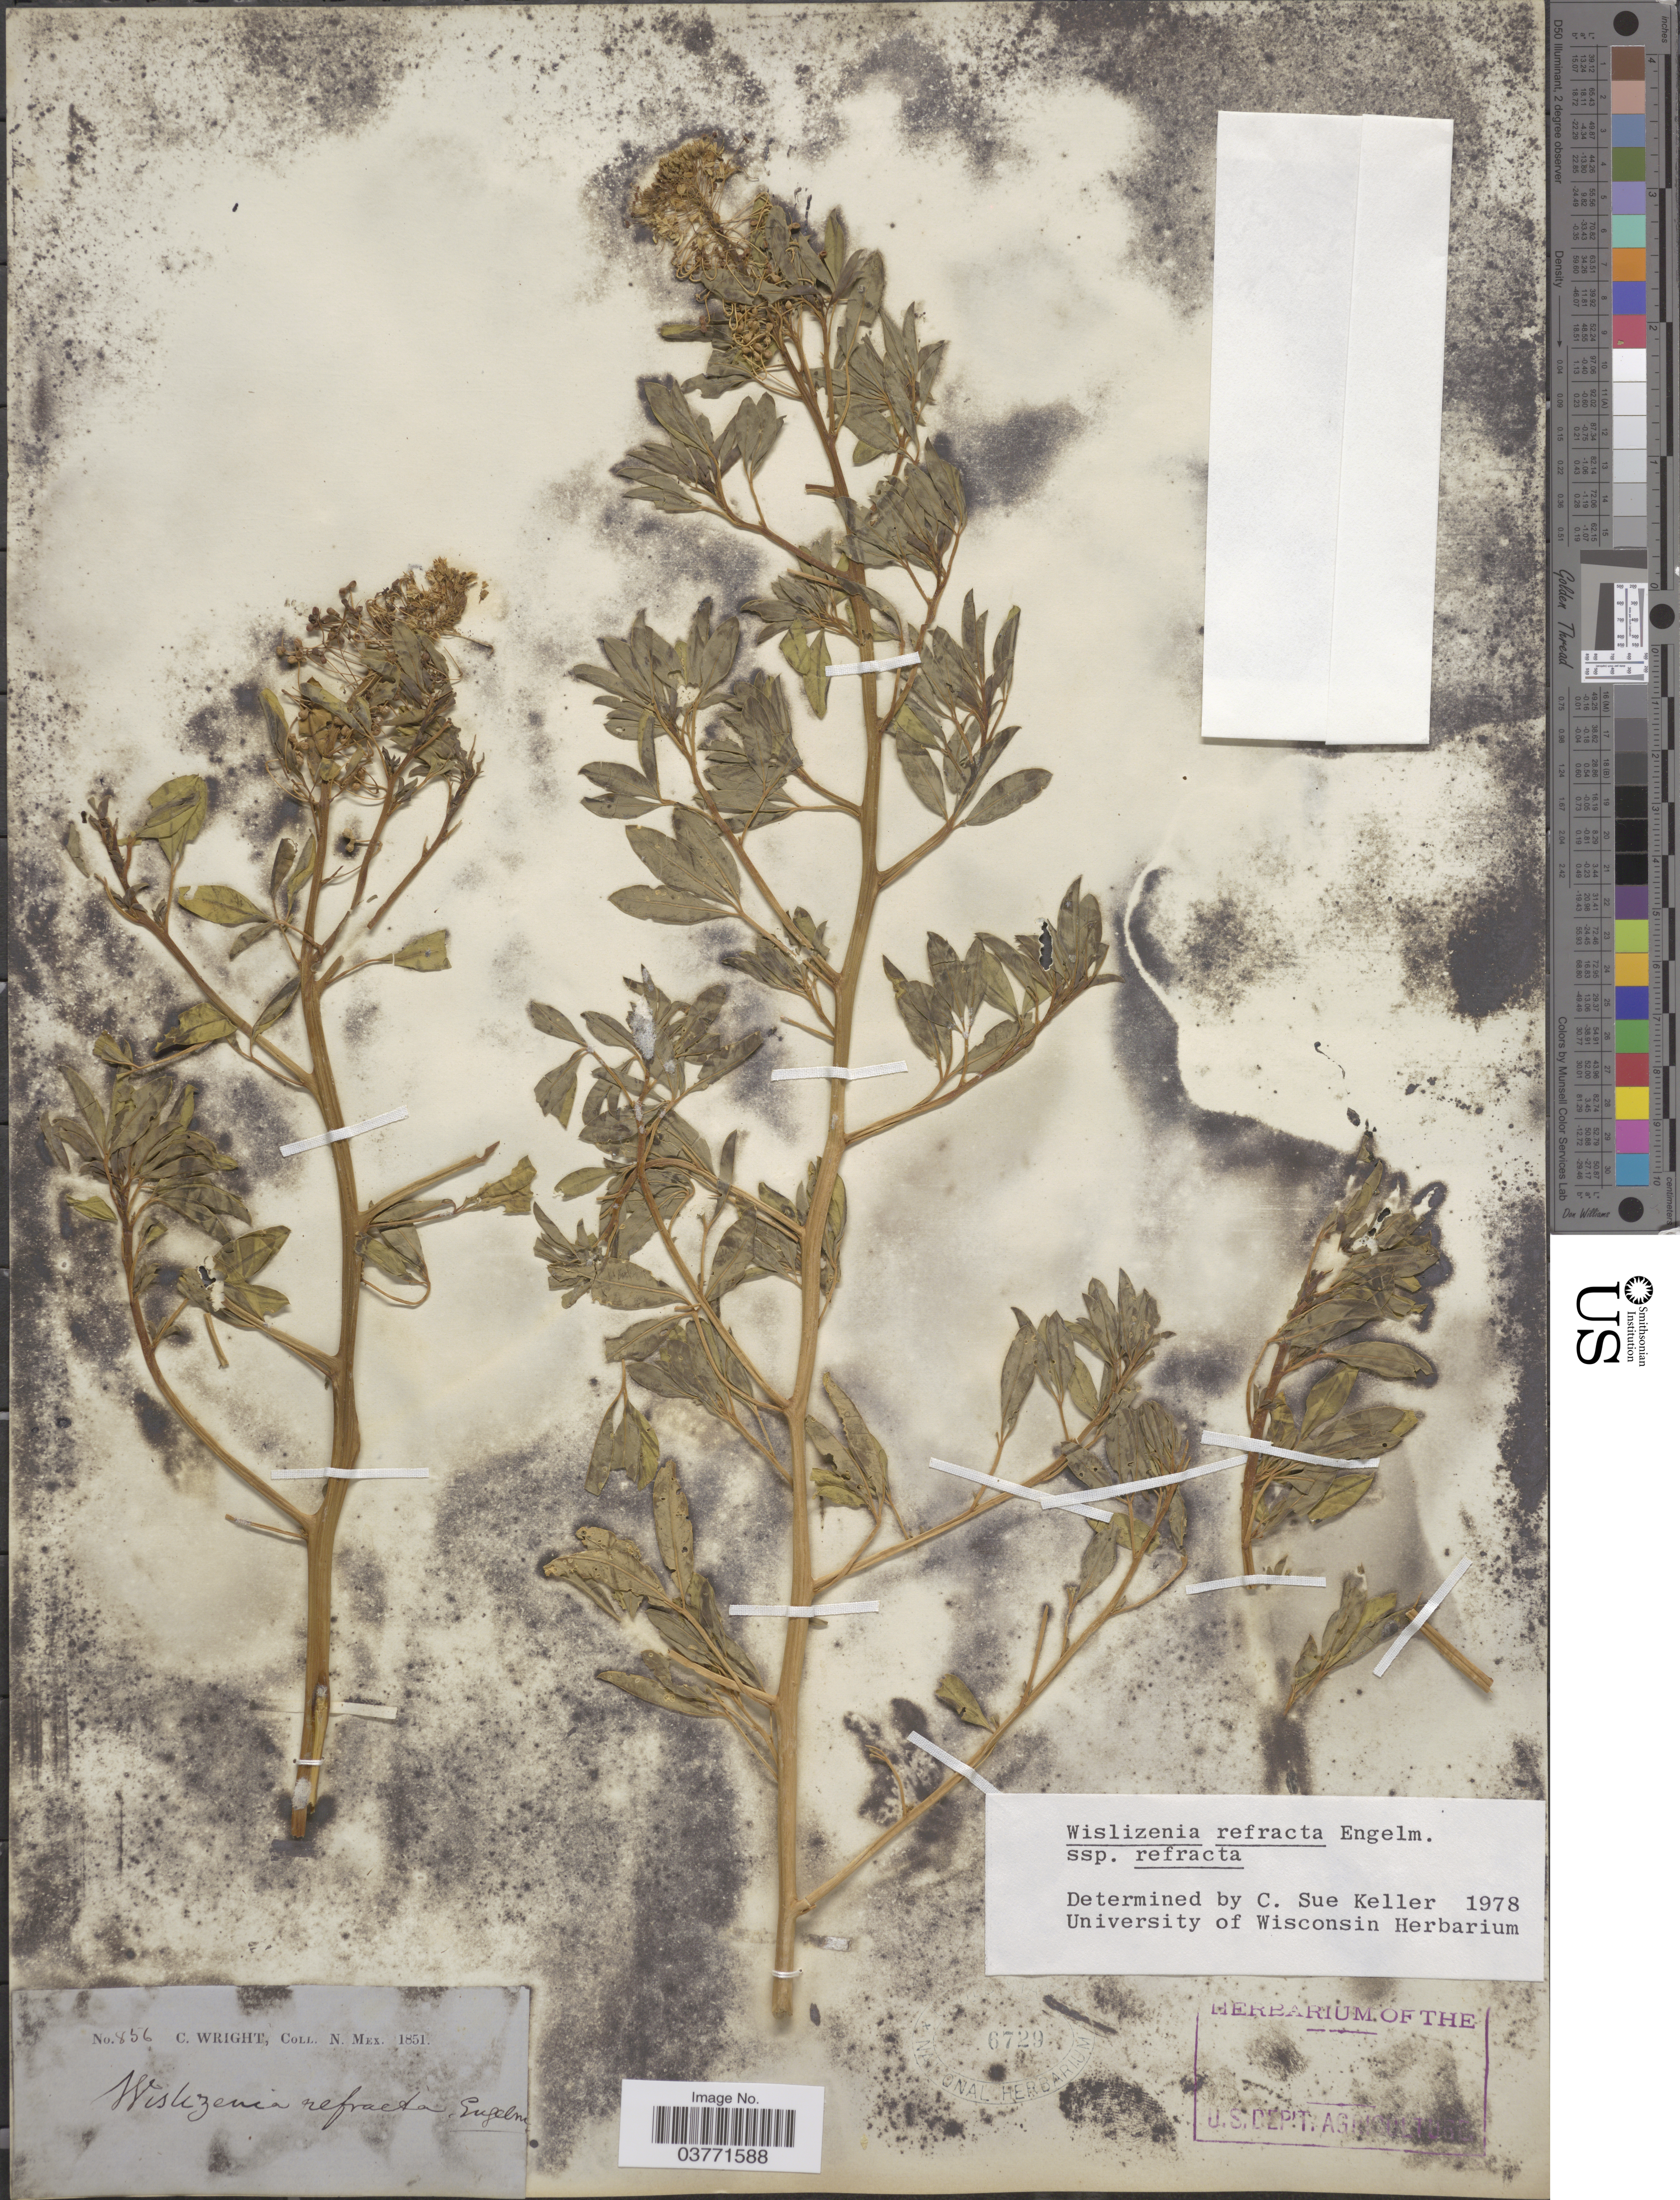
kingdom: Plantae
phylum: Tracheophyta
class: Magnoliopsida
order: Brassicales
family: Cleomaceae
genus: Cleomella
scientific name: Cleomella refracta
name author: (Engelm.) J.C. Hall & Roalson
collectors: C. Wright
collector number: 856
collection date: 1851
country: United States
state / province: New Mexico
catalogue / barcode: US 6729